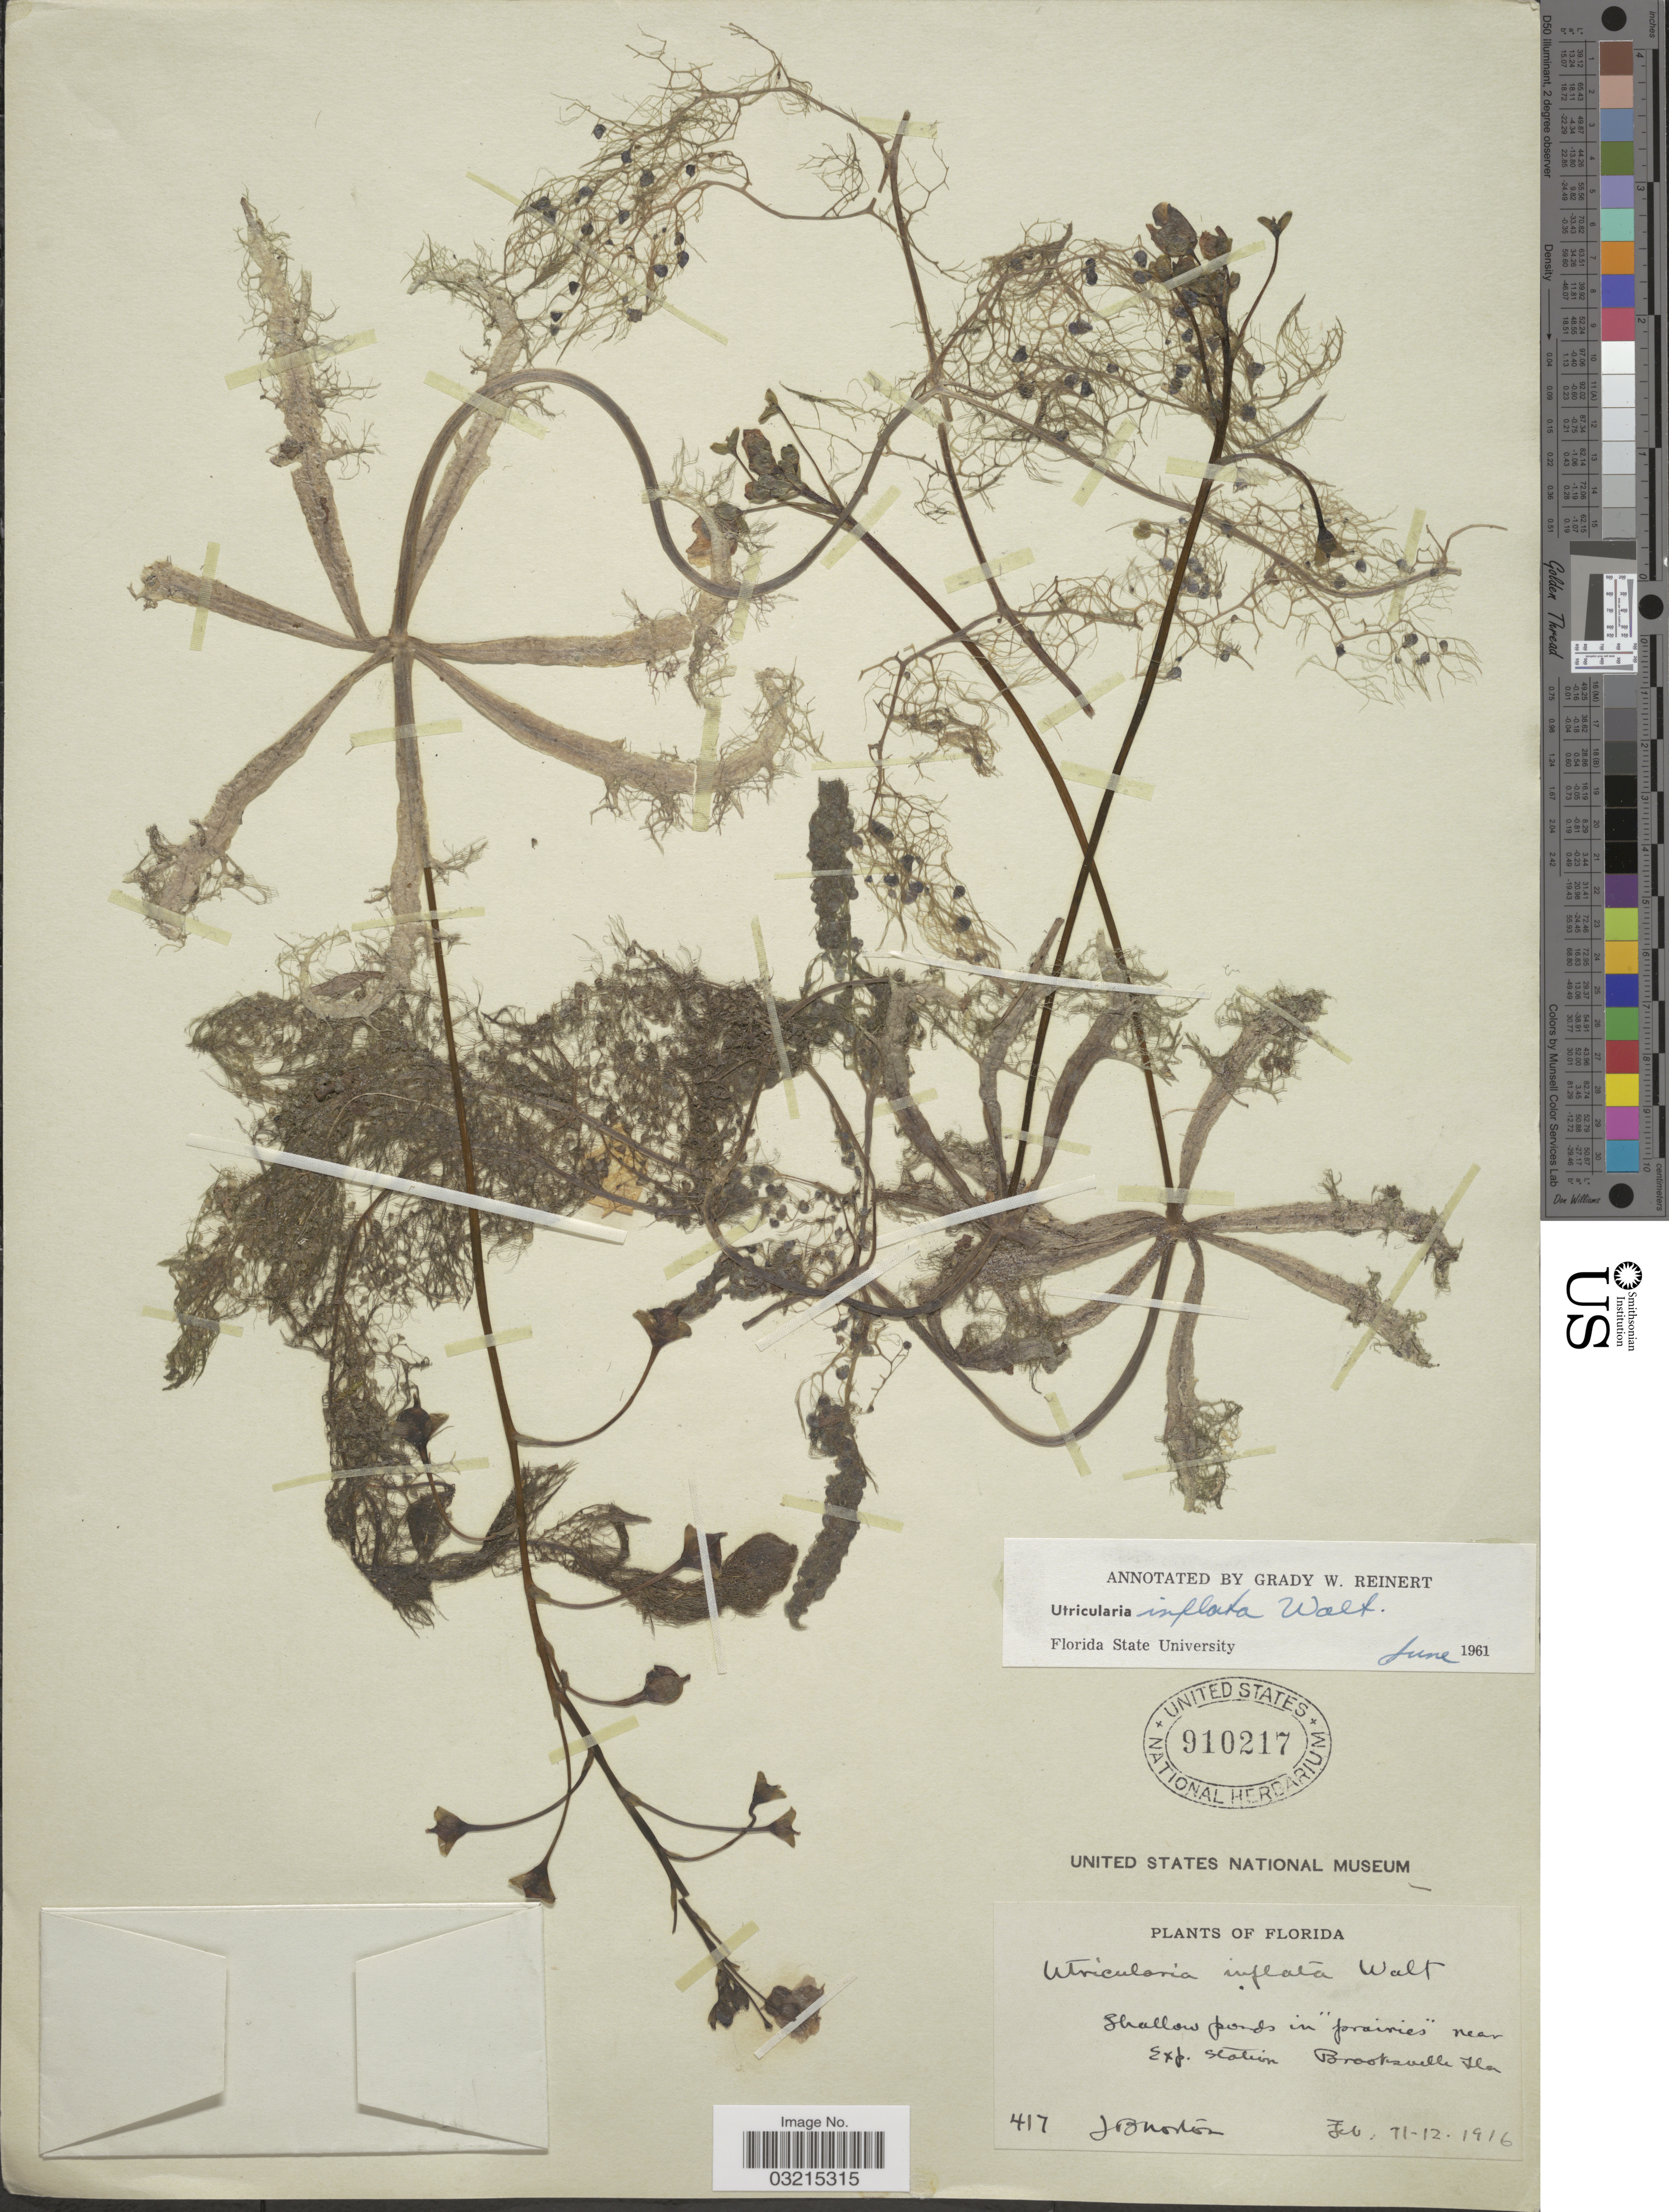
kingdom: Plantae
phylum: Tracheophyta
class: Magnoliopsida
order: Lamiales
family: Lentibulariaceae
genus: Utricularia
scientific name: Utricularia inflata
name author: Walter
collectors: J. B. Norton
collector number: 417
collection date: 1916-02-11/1916-02-12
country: United States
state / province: Florida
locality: Shallow ponds in "prairies" near Exp. Station Brooksville.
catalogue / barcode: US 910217